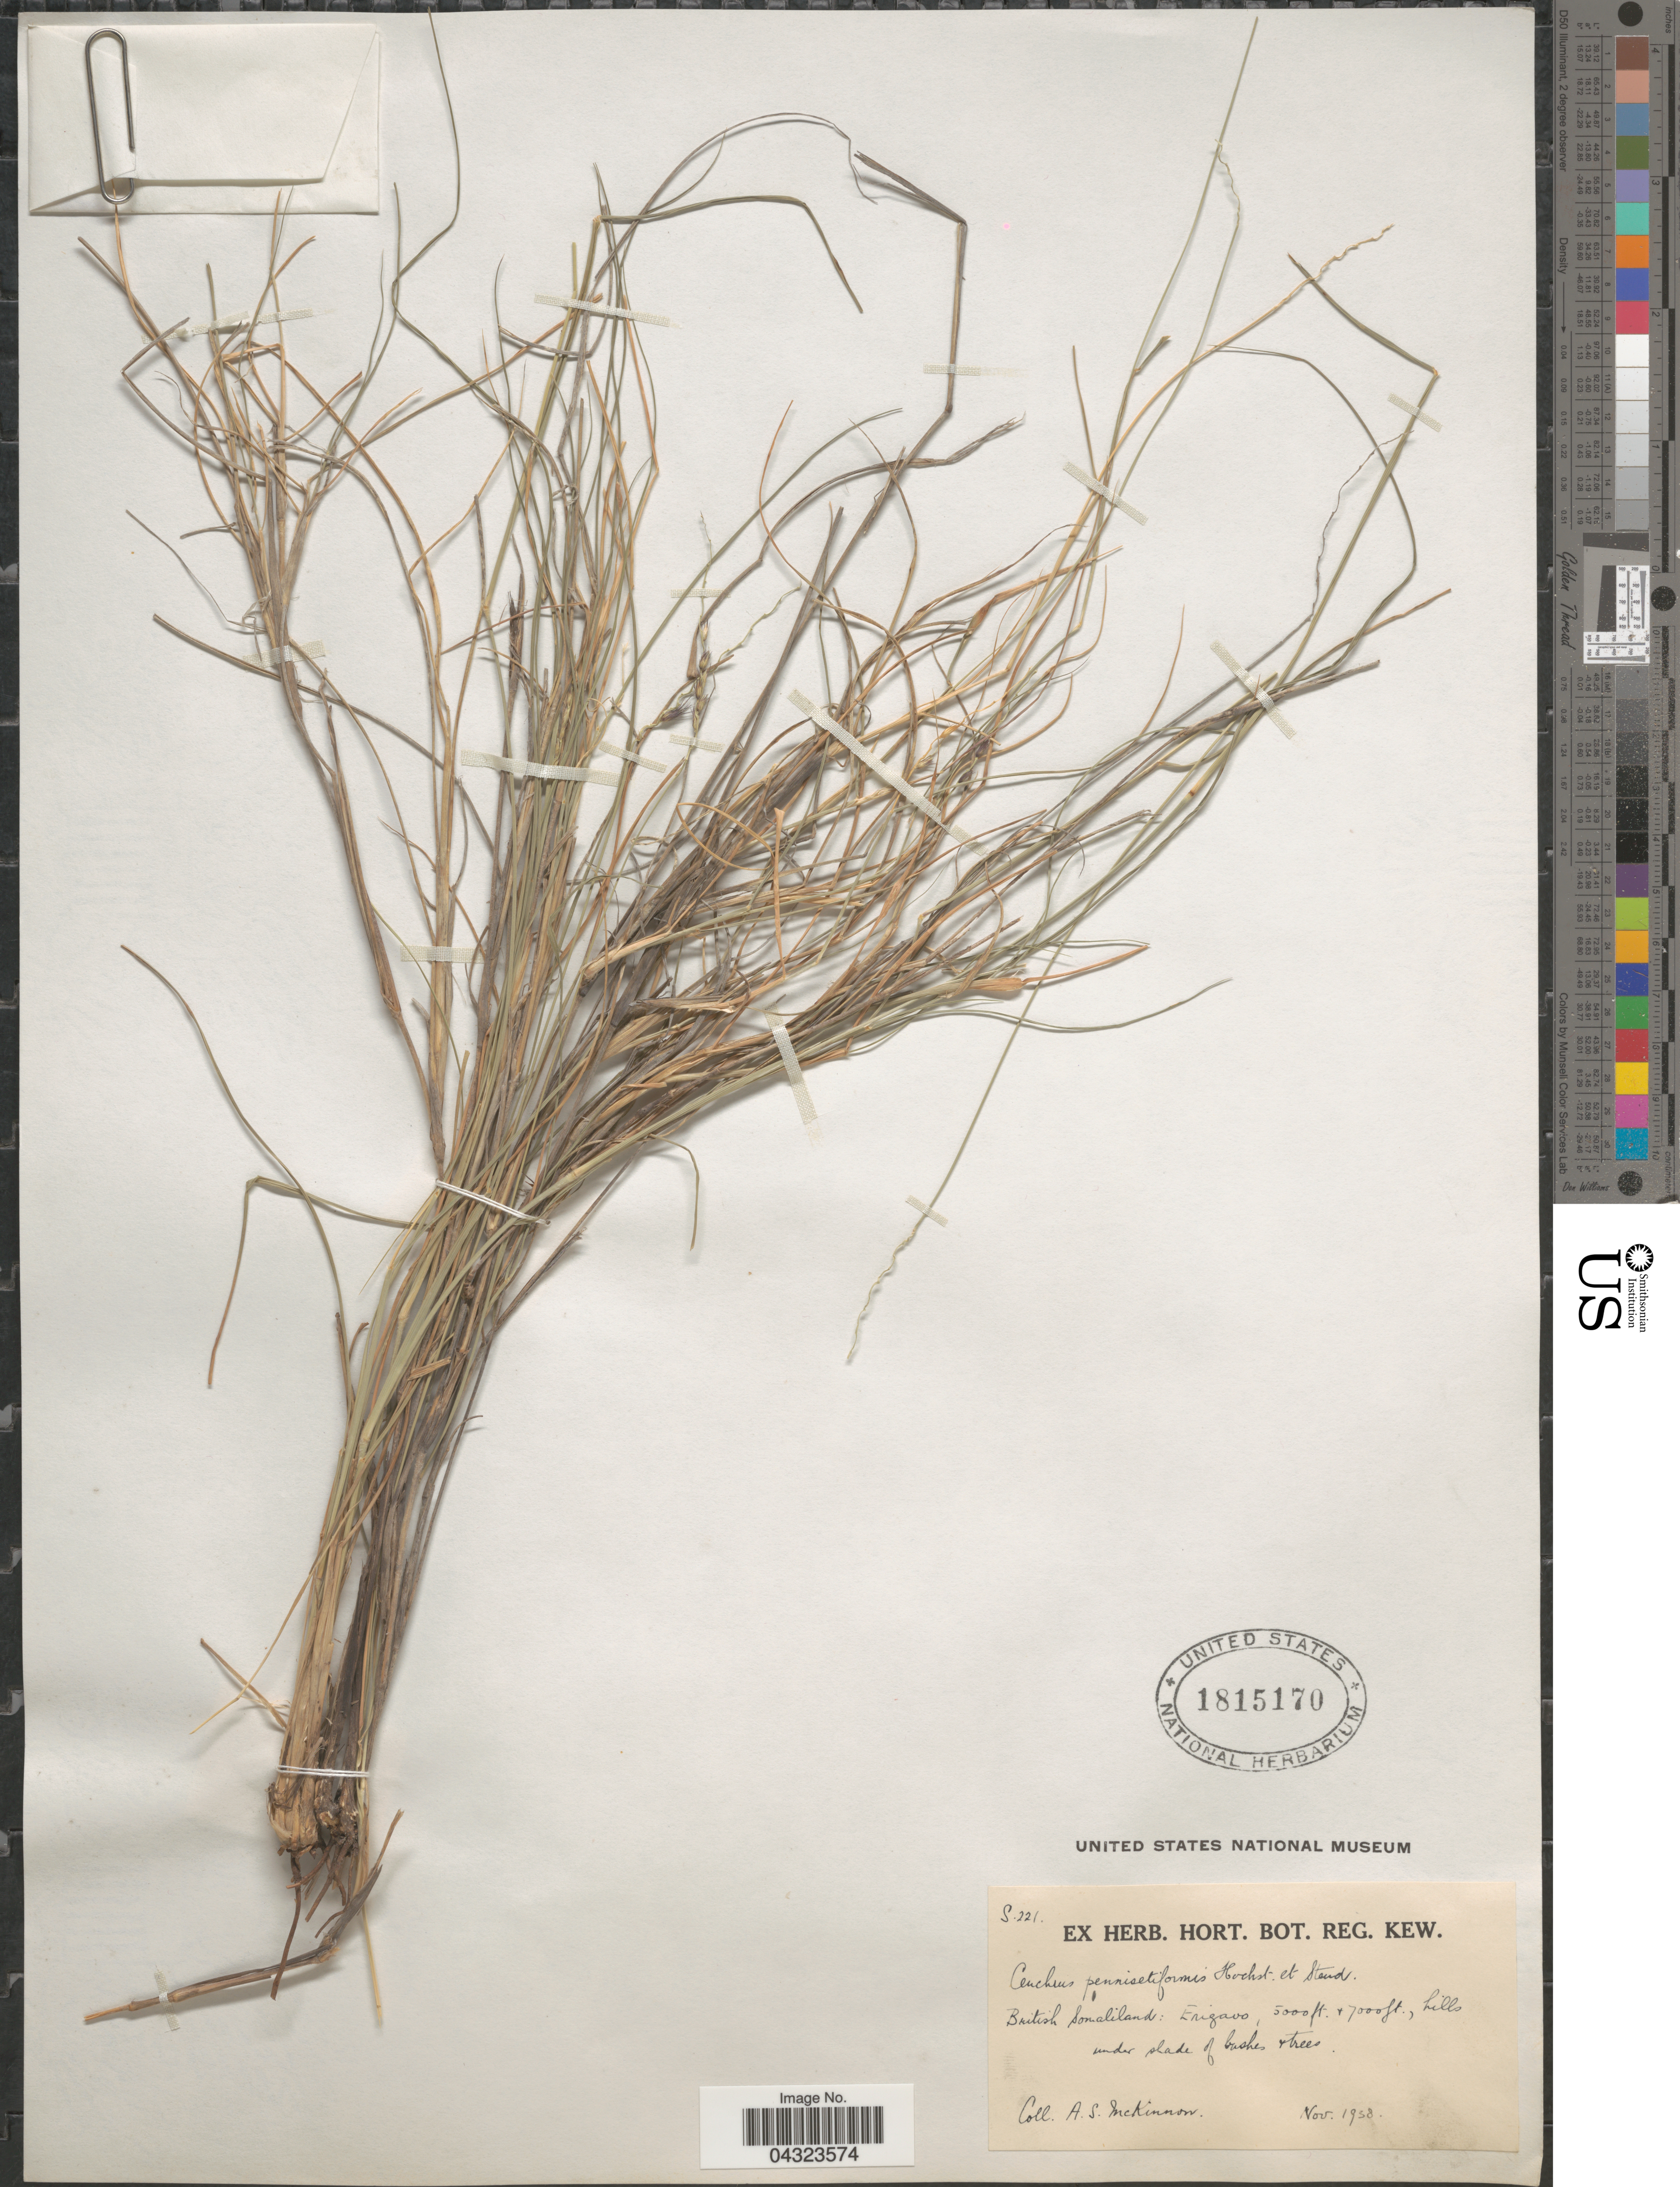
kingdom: Plantae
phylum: Tracheophyta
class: Liliopsida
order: Poales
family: Poaceae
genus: Cenchrus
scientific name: Cenchrus pennisetiformis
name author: Hochst. & Steud. ex Steud.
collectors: A. Mckinnon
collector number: S221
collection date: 1938-11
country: Somalia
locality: British Somaliland: Erigavo.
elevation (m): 1524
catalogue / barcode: US 1815170